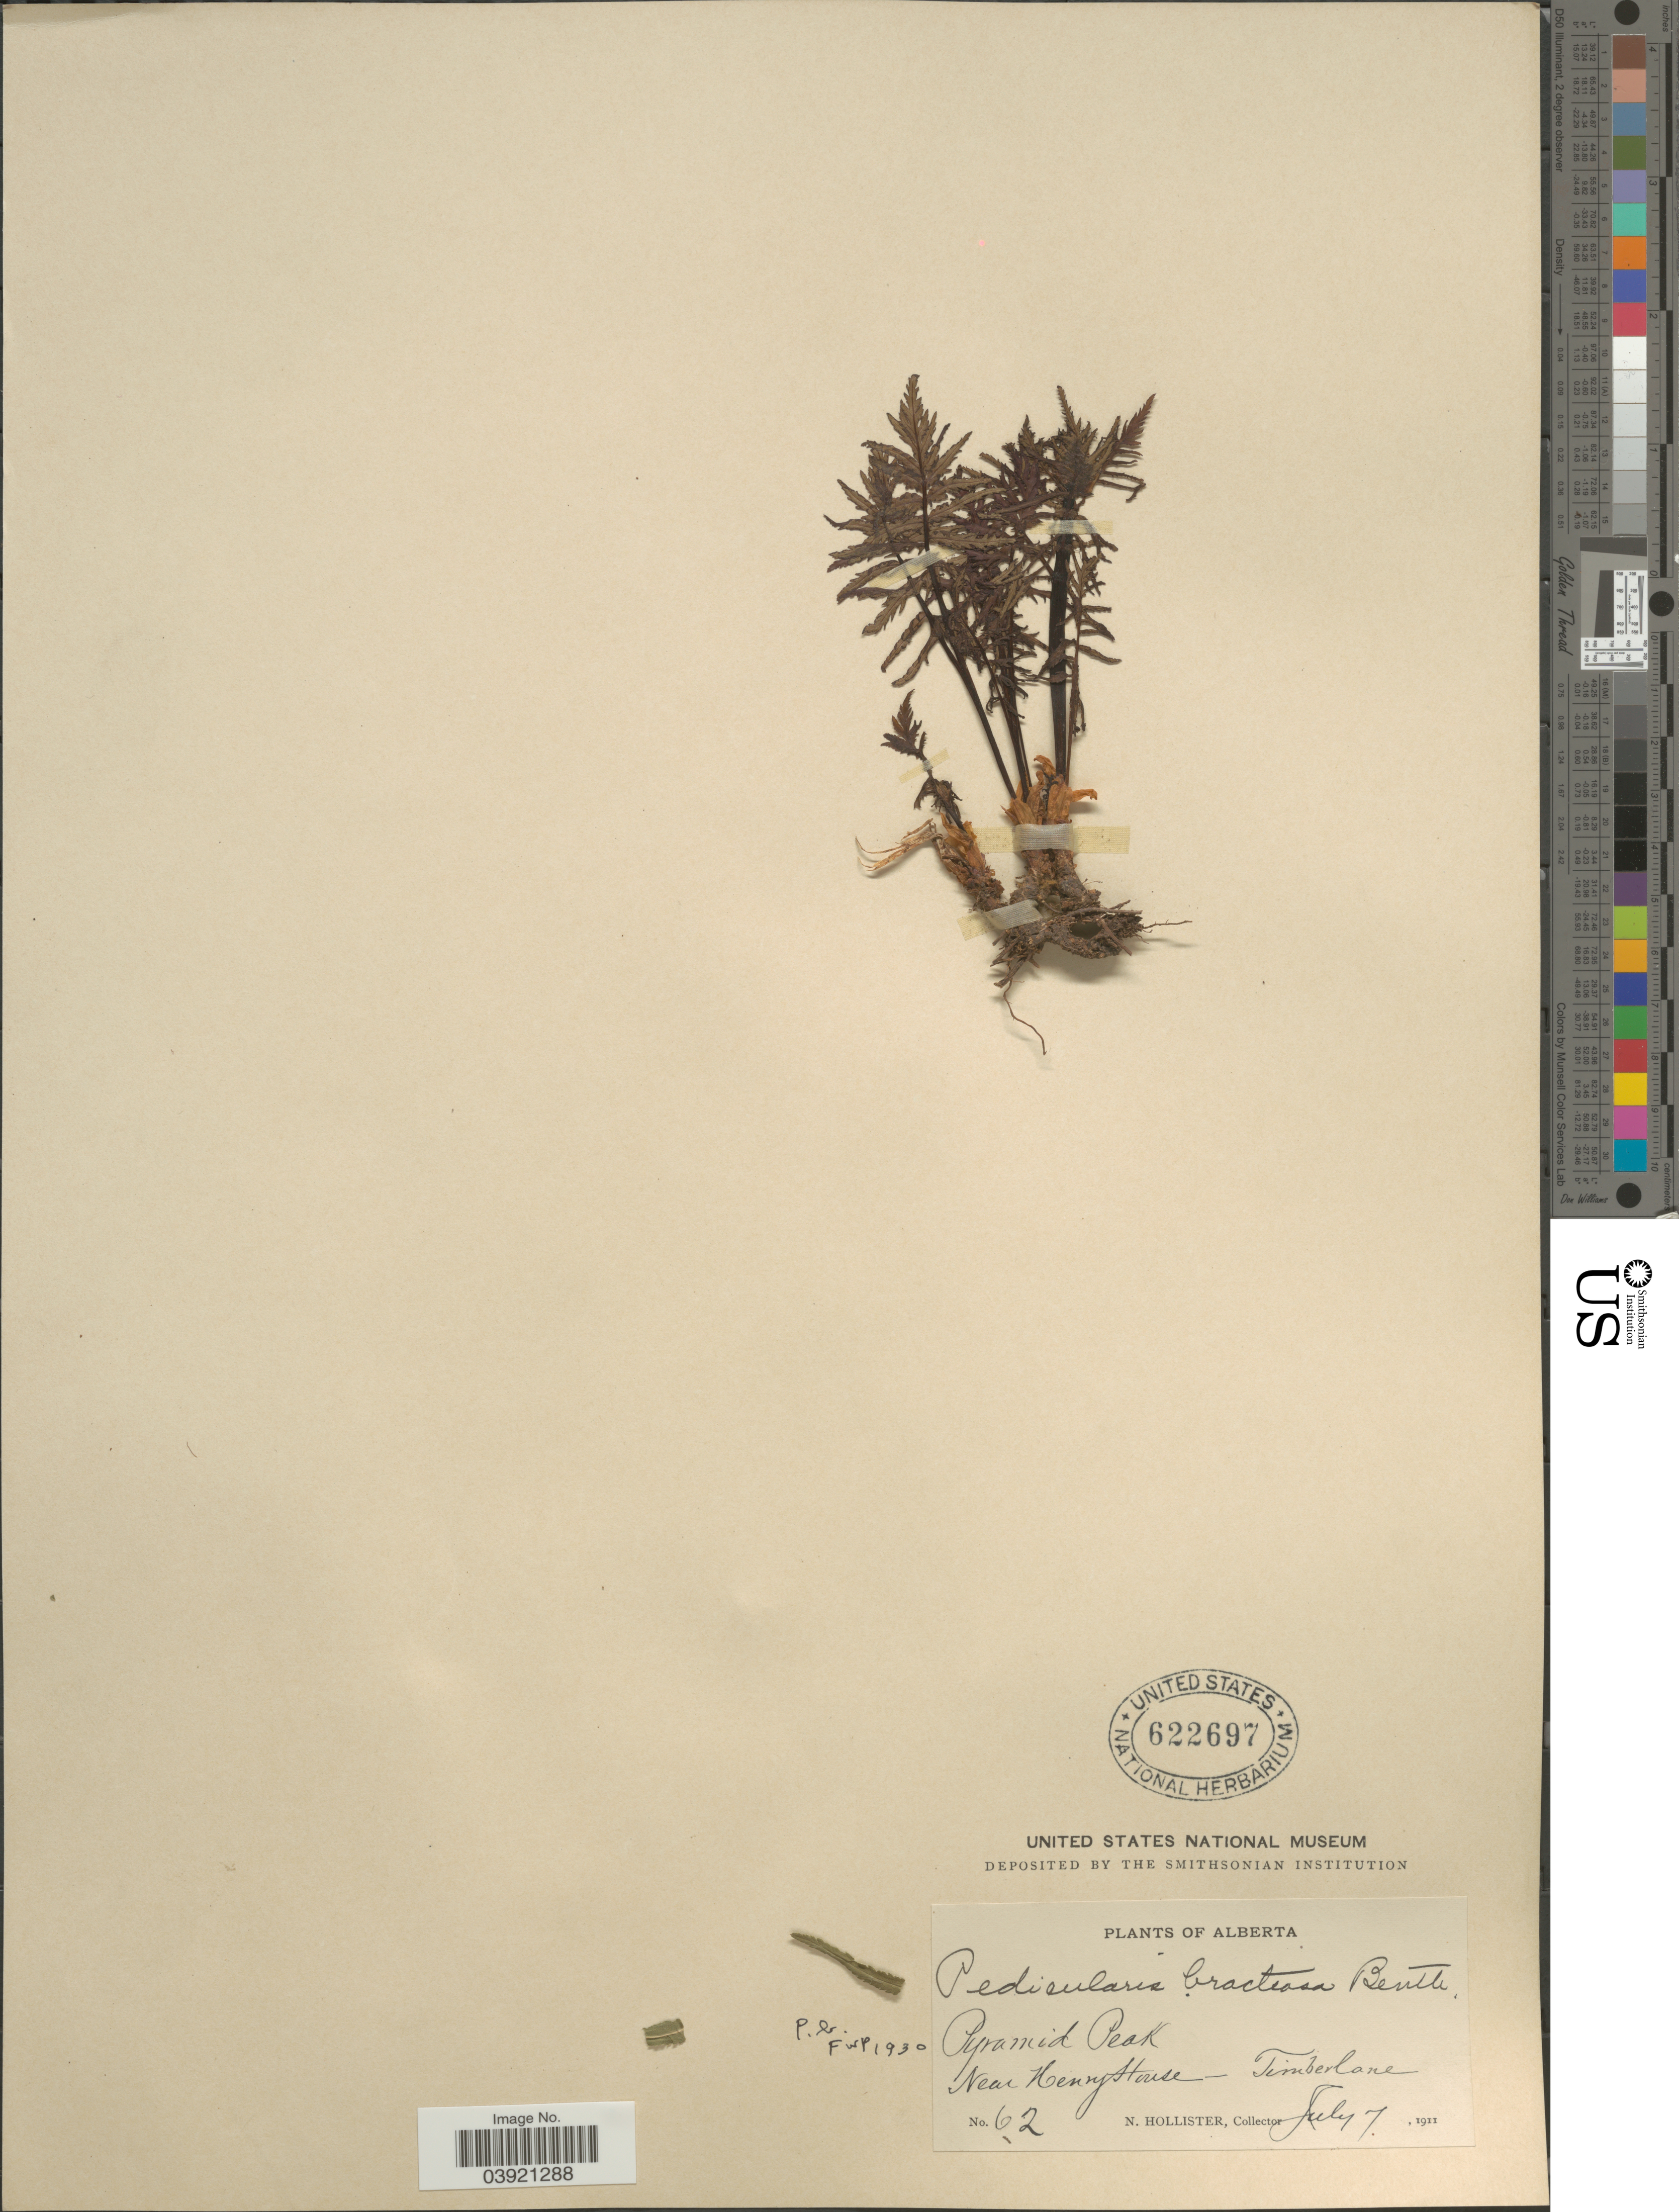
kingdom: Plantae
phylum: Tracheophyta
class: Magnoliopsida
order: Lamiales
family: Orobanchaceae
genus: Pedicularis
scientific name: Pedicularis bracteosa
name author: Benth.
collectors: N. Hollister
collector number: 62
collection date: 1911-07-07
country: Canada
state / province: Alberta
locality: Pyramid Peak. Near HennyHouse- Timberlane.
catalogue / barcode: US 622697